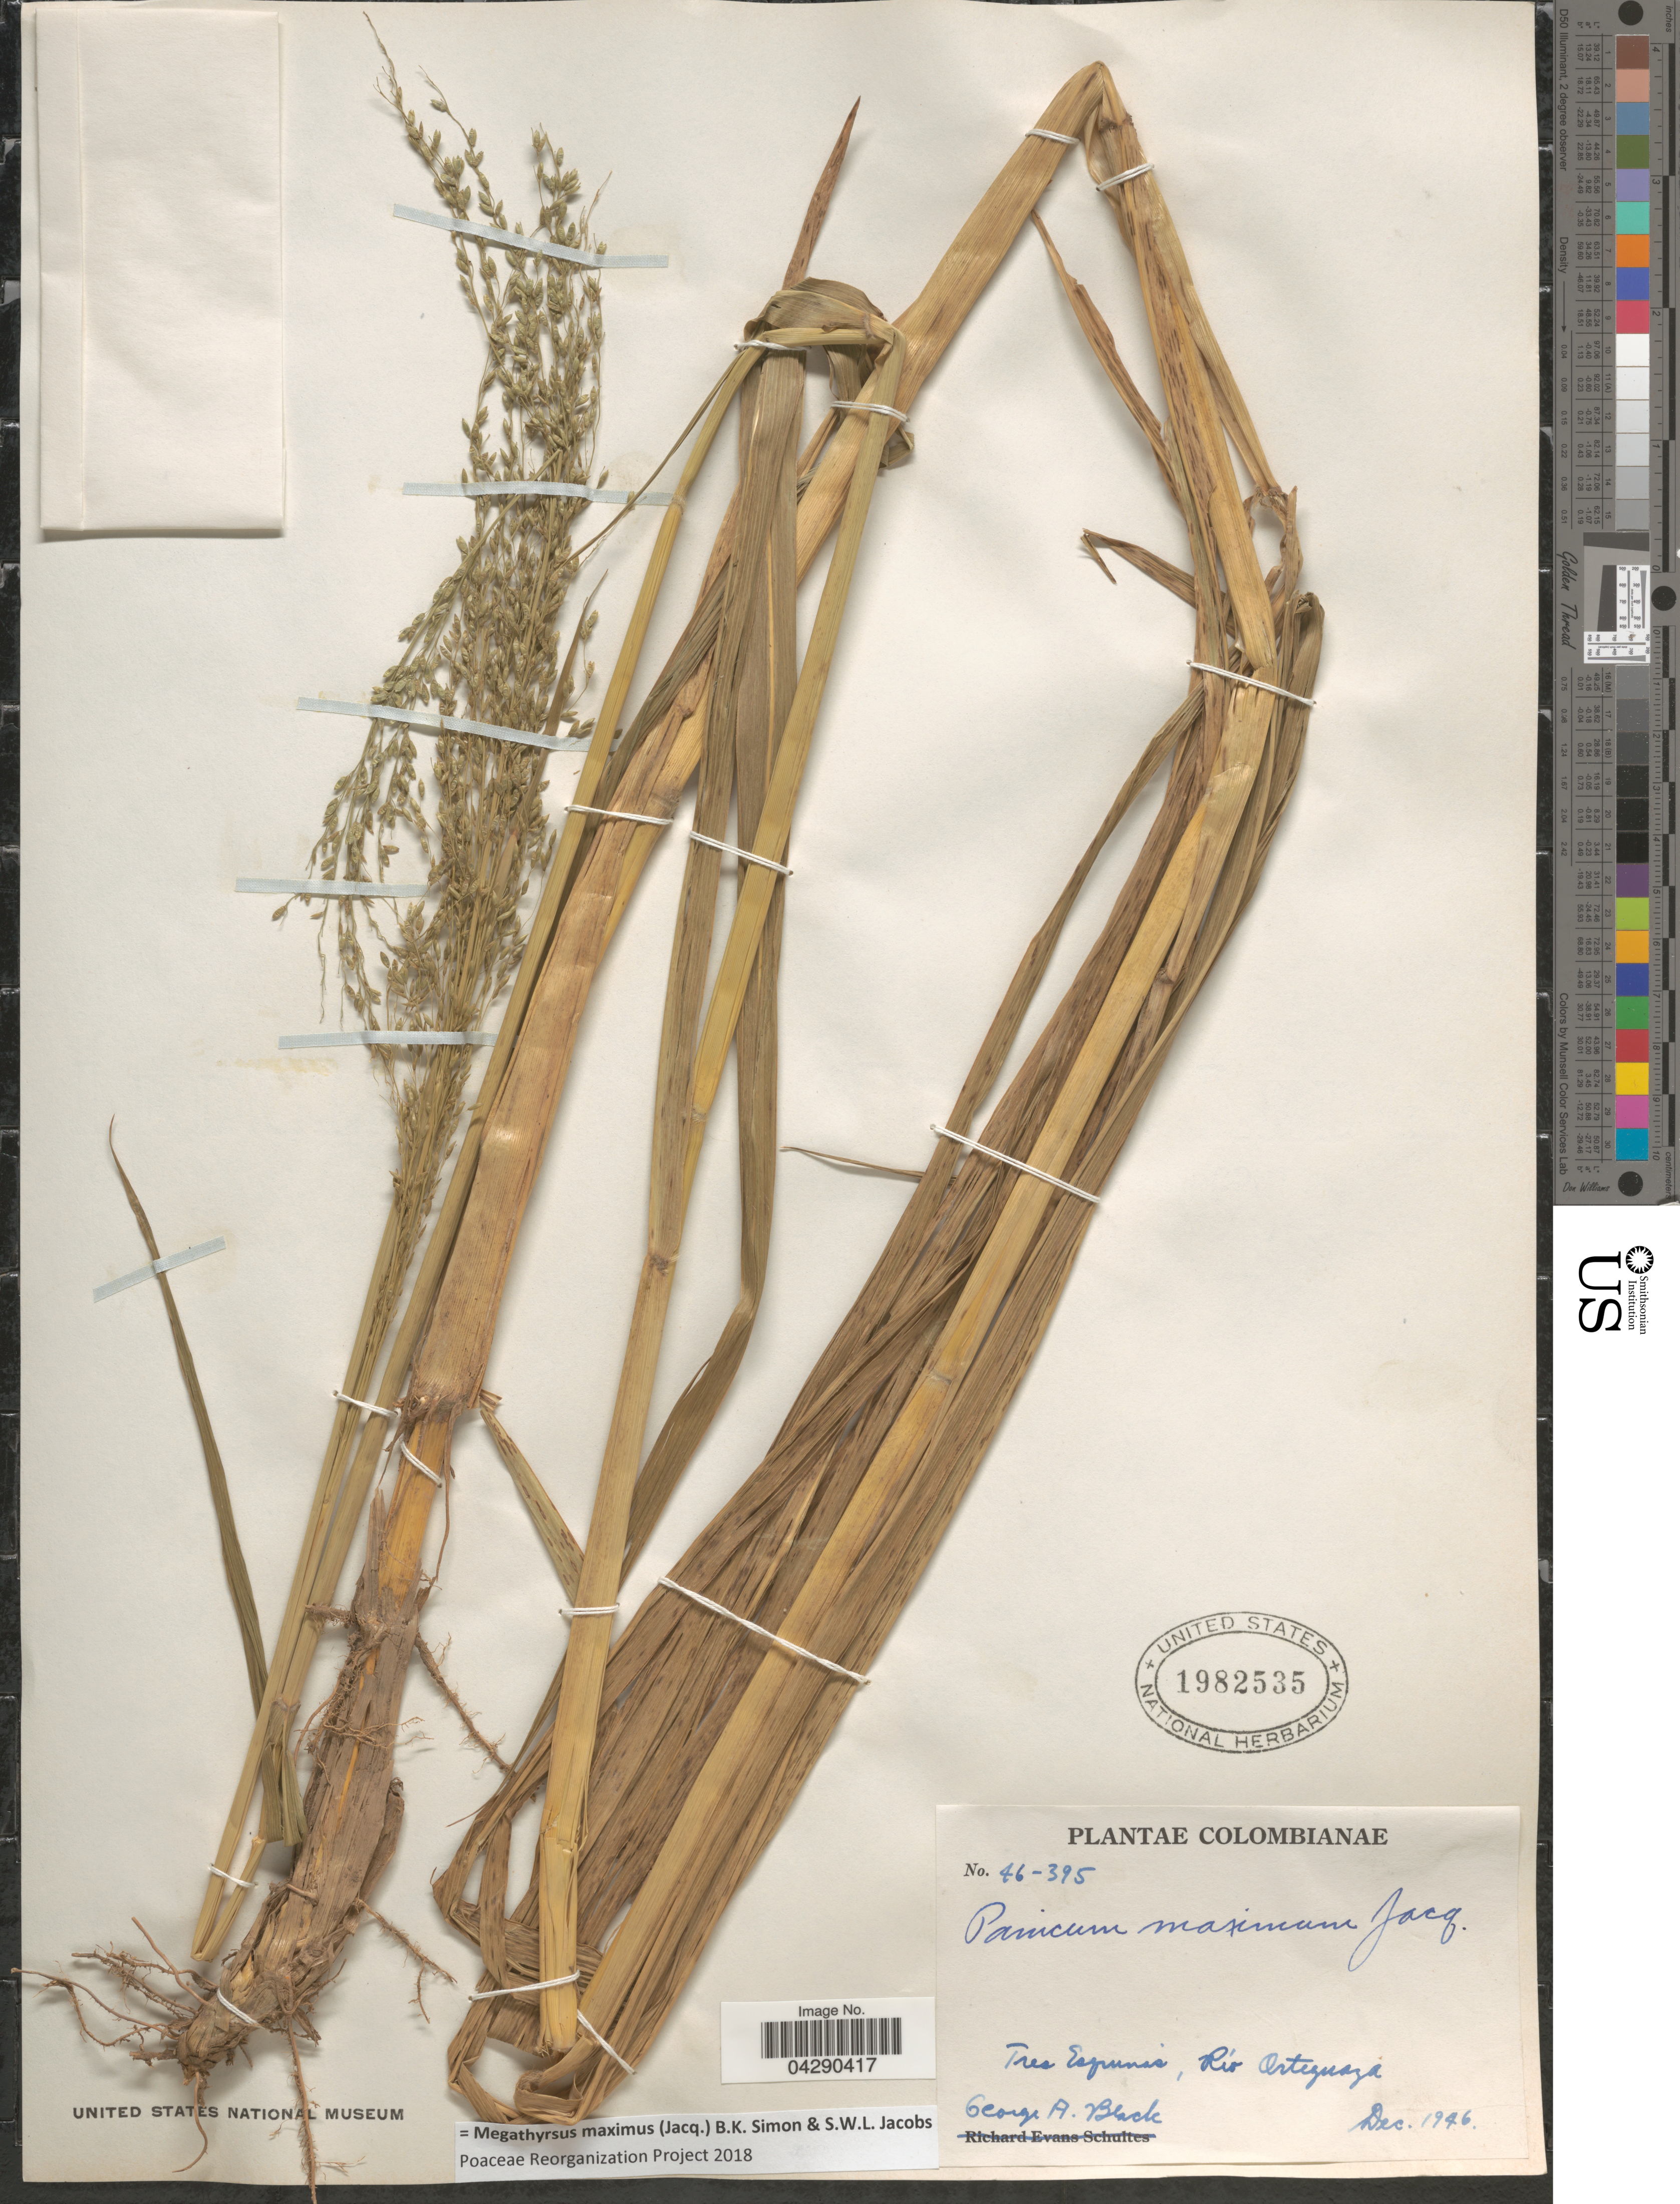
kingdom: Plantae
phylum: Tracheophyta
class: Liliopsida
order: Poales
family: Poaceae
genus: Megathyrsus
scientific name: Megathyrsus maximus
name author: (Jacq.) B.K. Simon & S.W.L. Jacobs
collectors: G. A. Black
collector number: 46-395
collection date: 1946-12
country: Colombia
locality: Tres Esquinas, Río Orteguaza.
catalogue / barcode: US 1982535